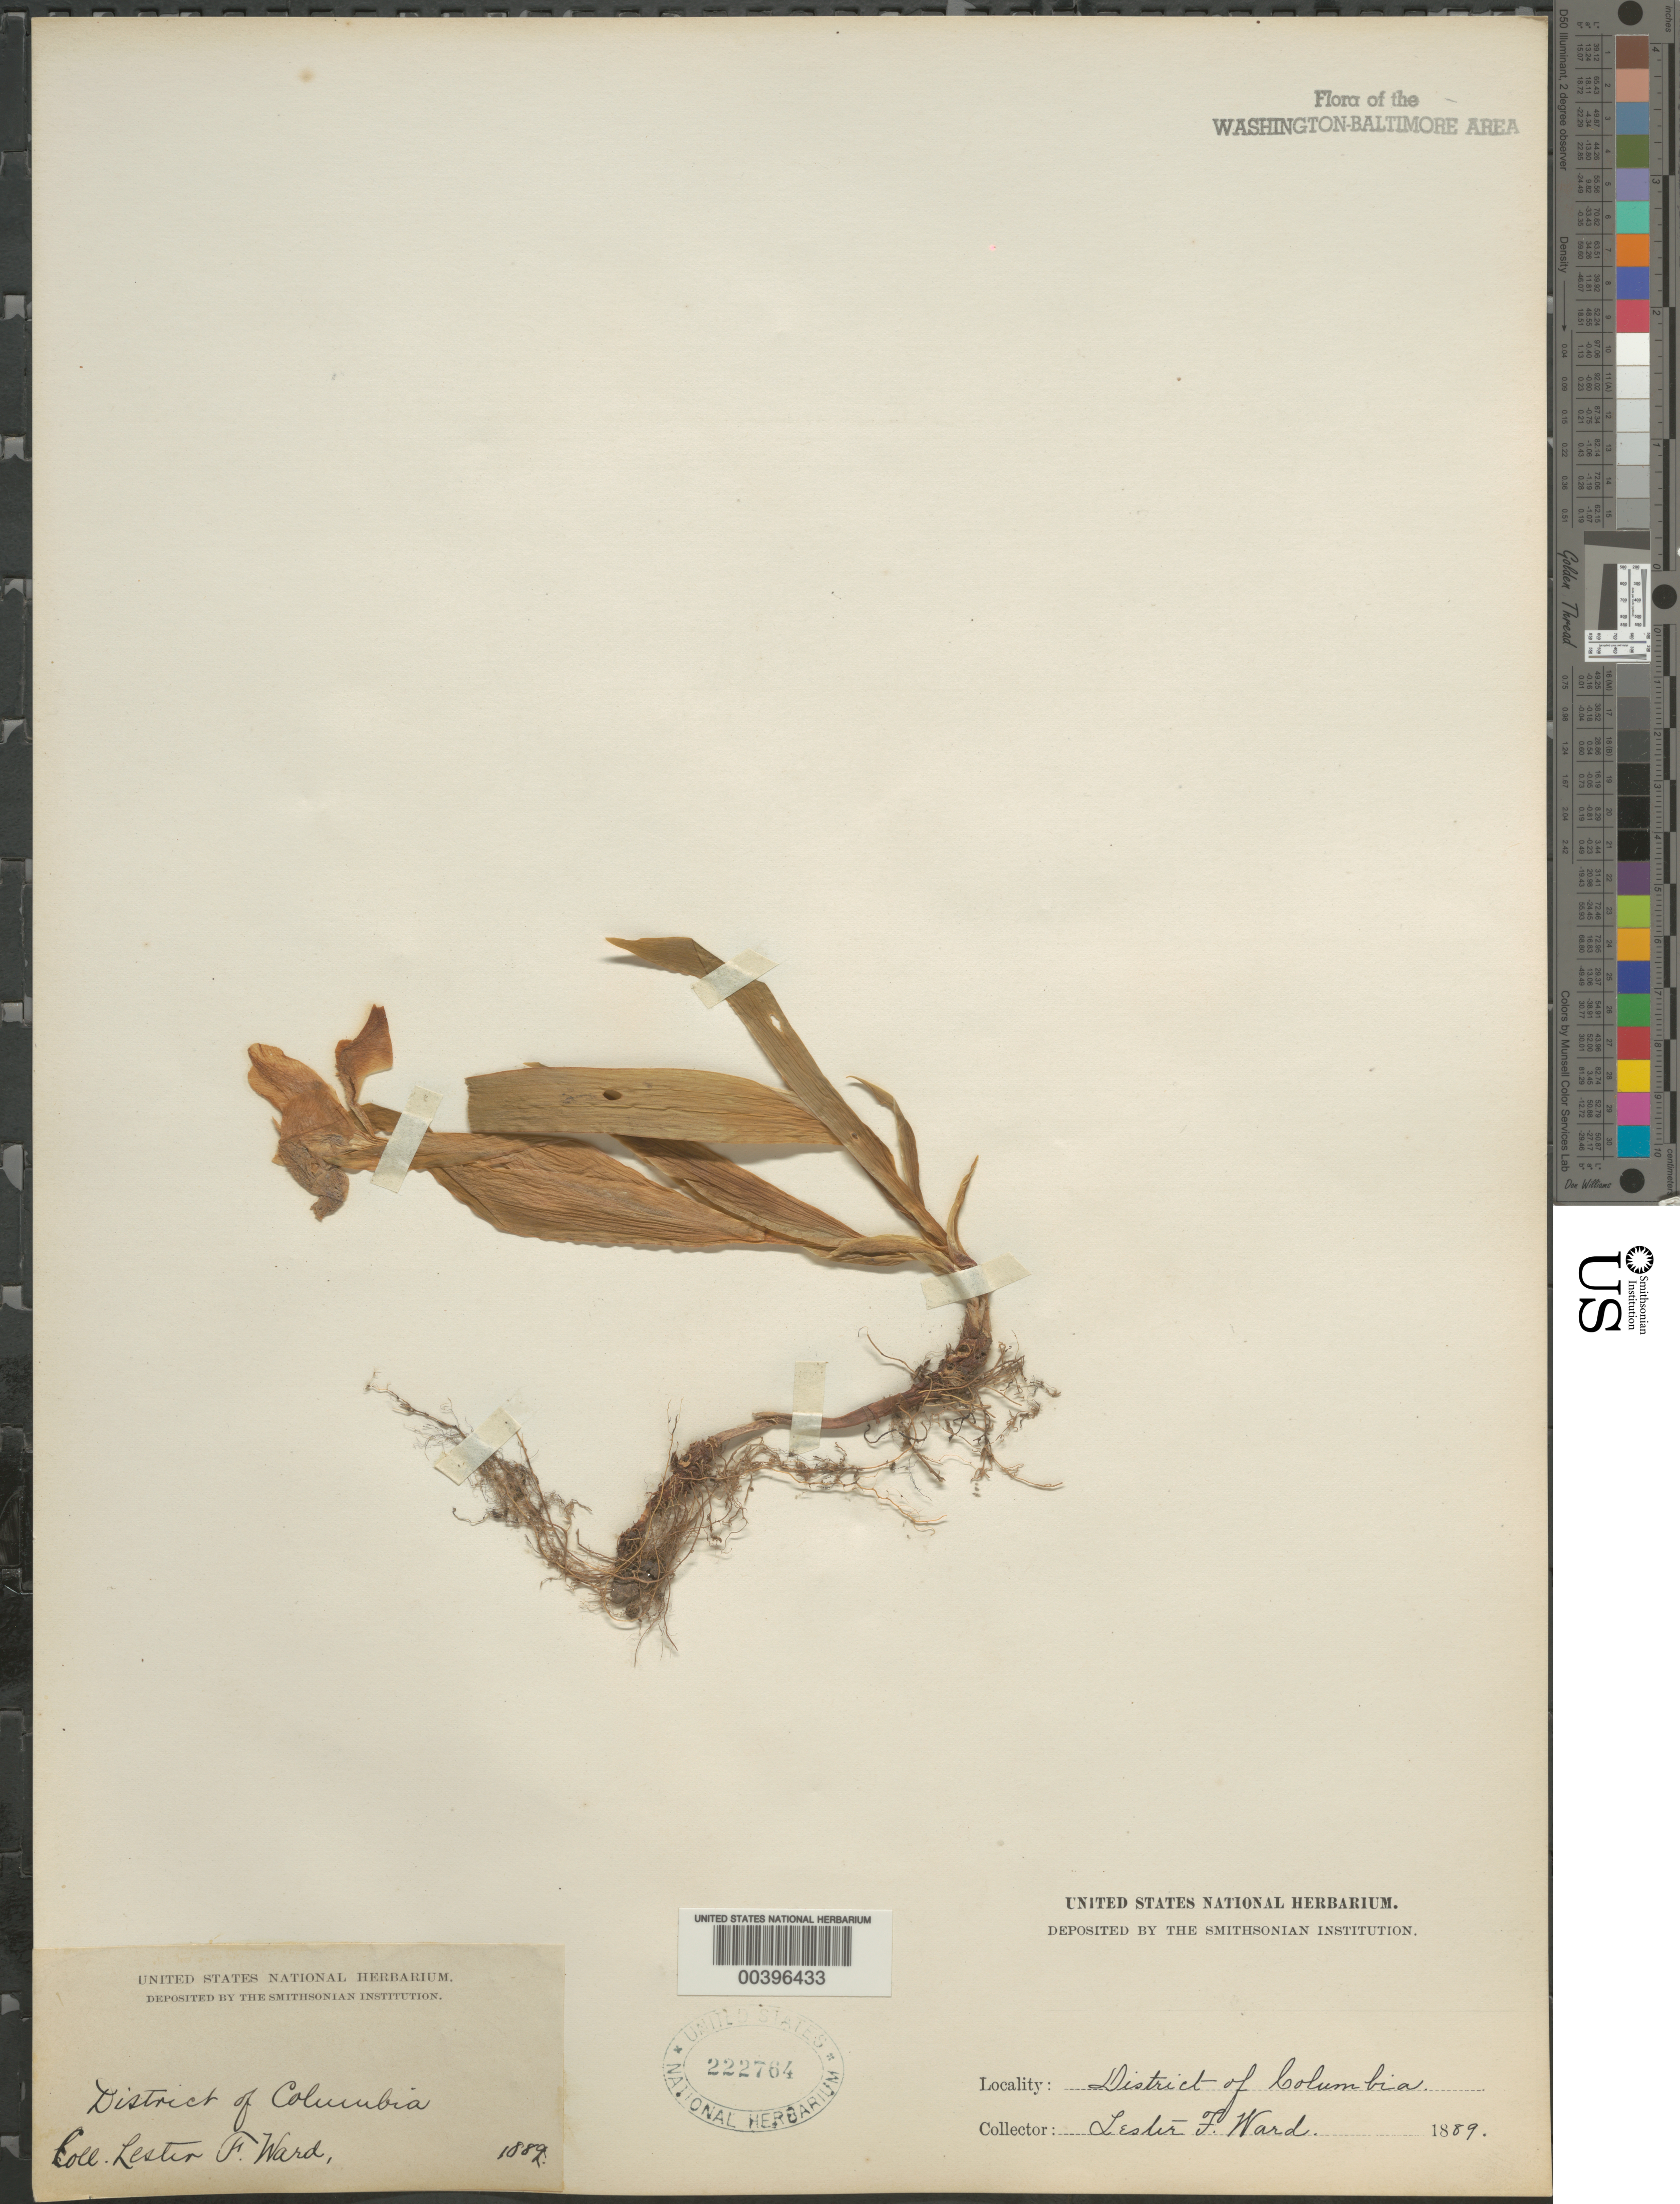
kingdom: Plantae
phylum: Tracheophyta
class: Liliopsida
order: Asparagales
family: Iridaceae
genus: Iris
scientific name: Iris cristata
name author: Aiton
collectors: L. F. Ward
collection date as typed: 1889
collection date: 1889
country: United States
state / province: District of Columbia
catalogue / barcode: US 222764